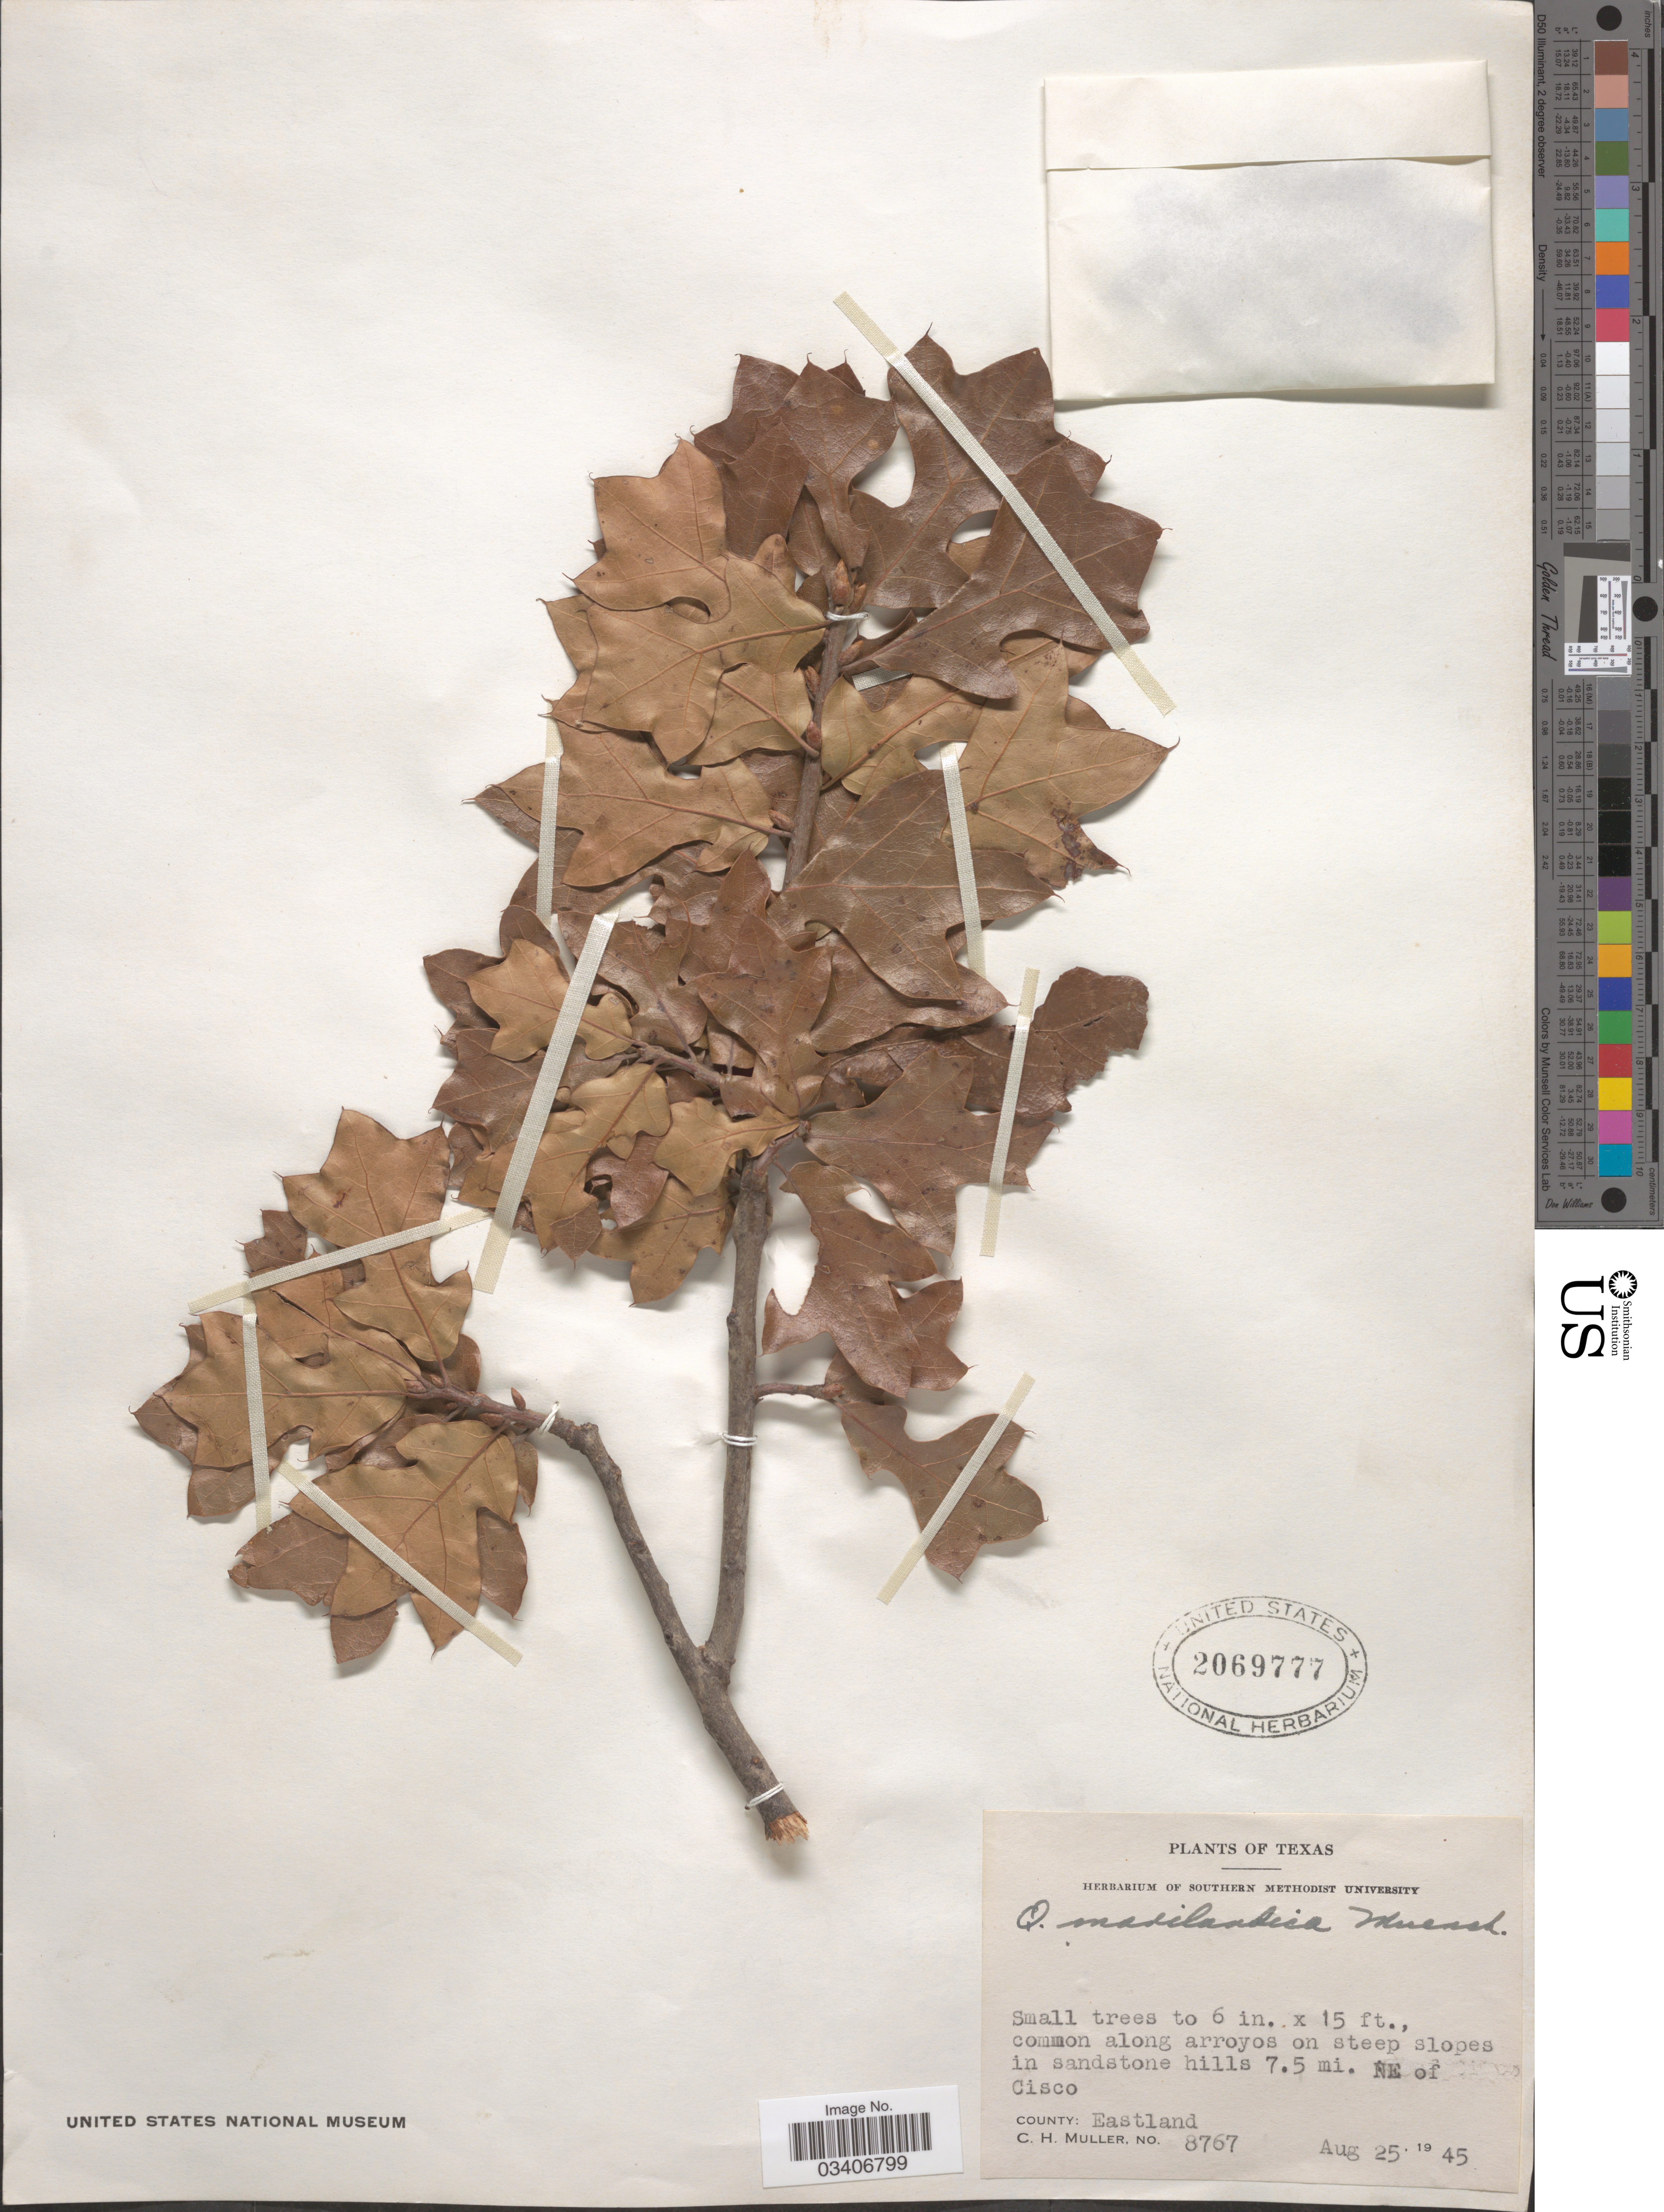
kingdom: Plantae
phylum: Tracheophyta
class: Magnoliopsida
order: Fagales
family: Fagaceae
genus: Quercus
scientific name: Quercus marilandica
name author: (L.) Münchh.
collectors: C. H. Mueller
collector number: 8767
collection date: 1945-08-25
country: United States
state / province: Texas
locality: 7.5 mi. NE of Cisco. County: Eastland.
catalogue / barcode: US 2069777